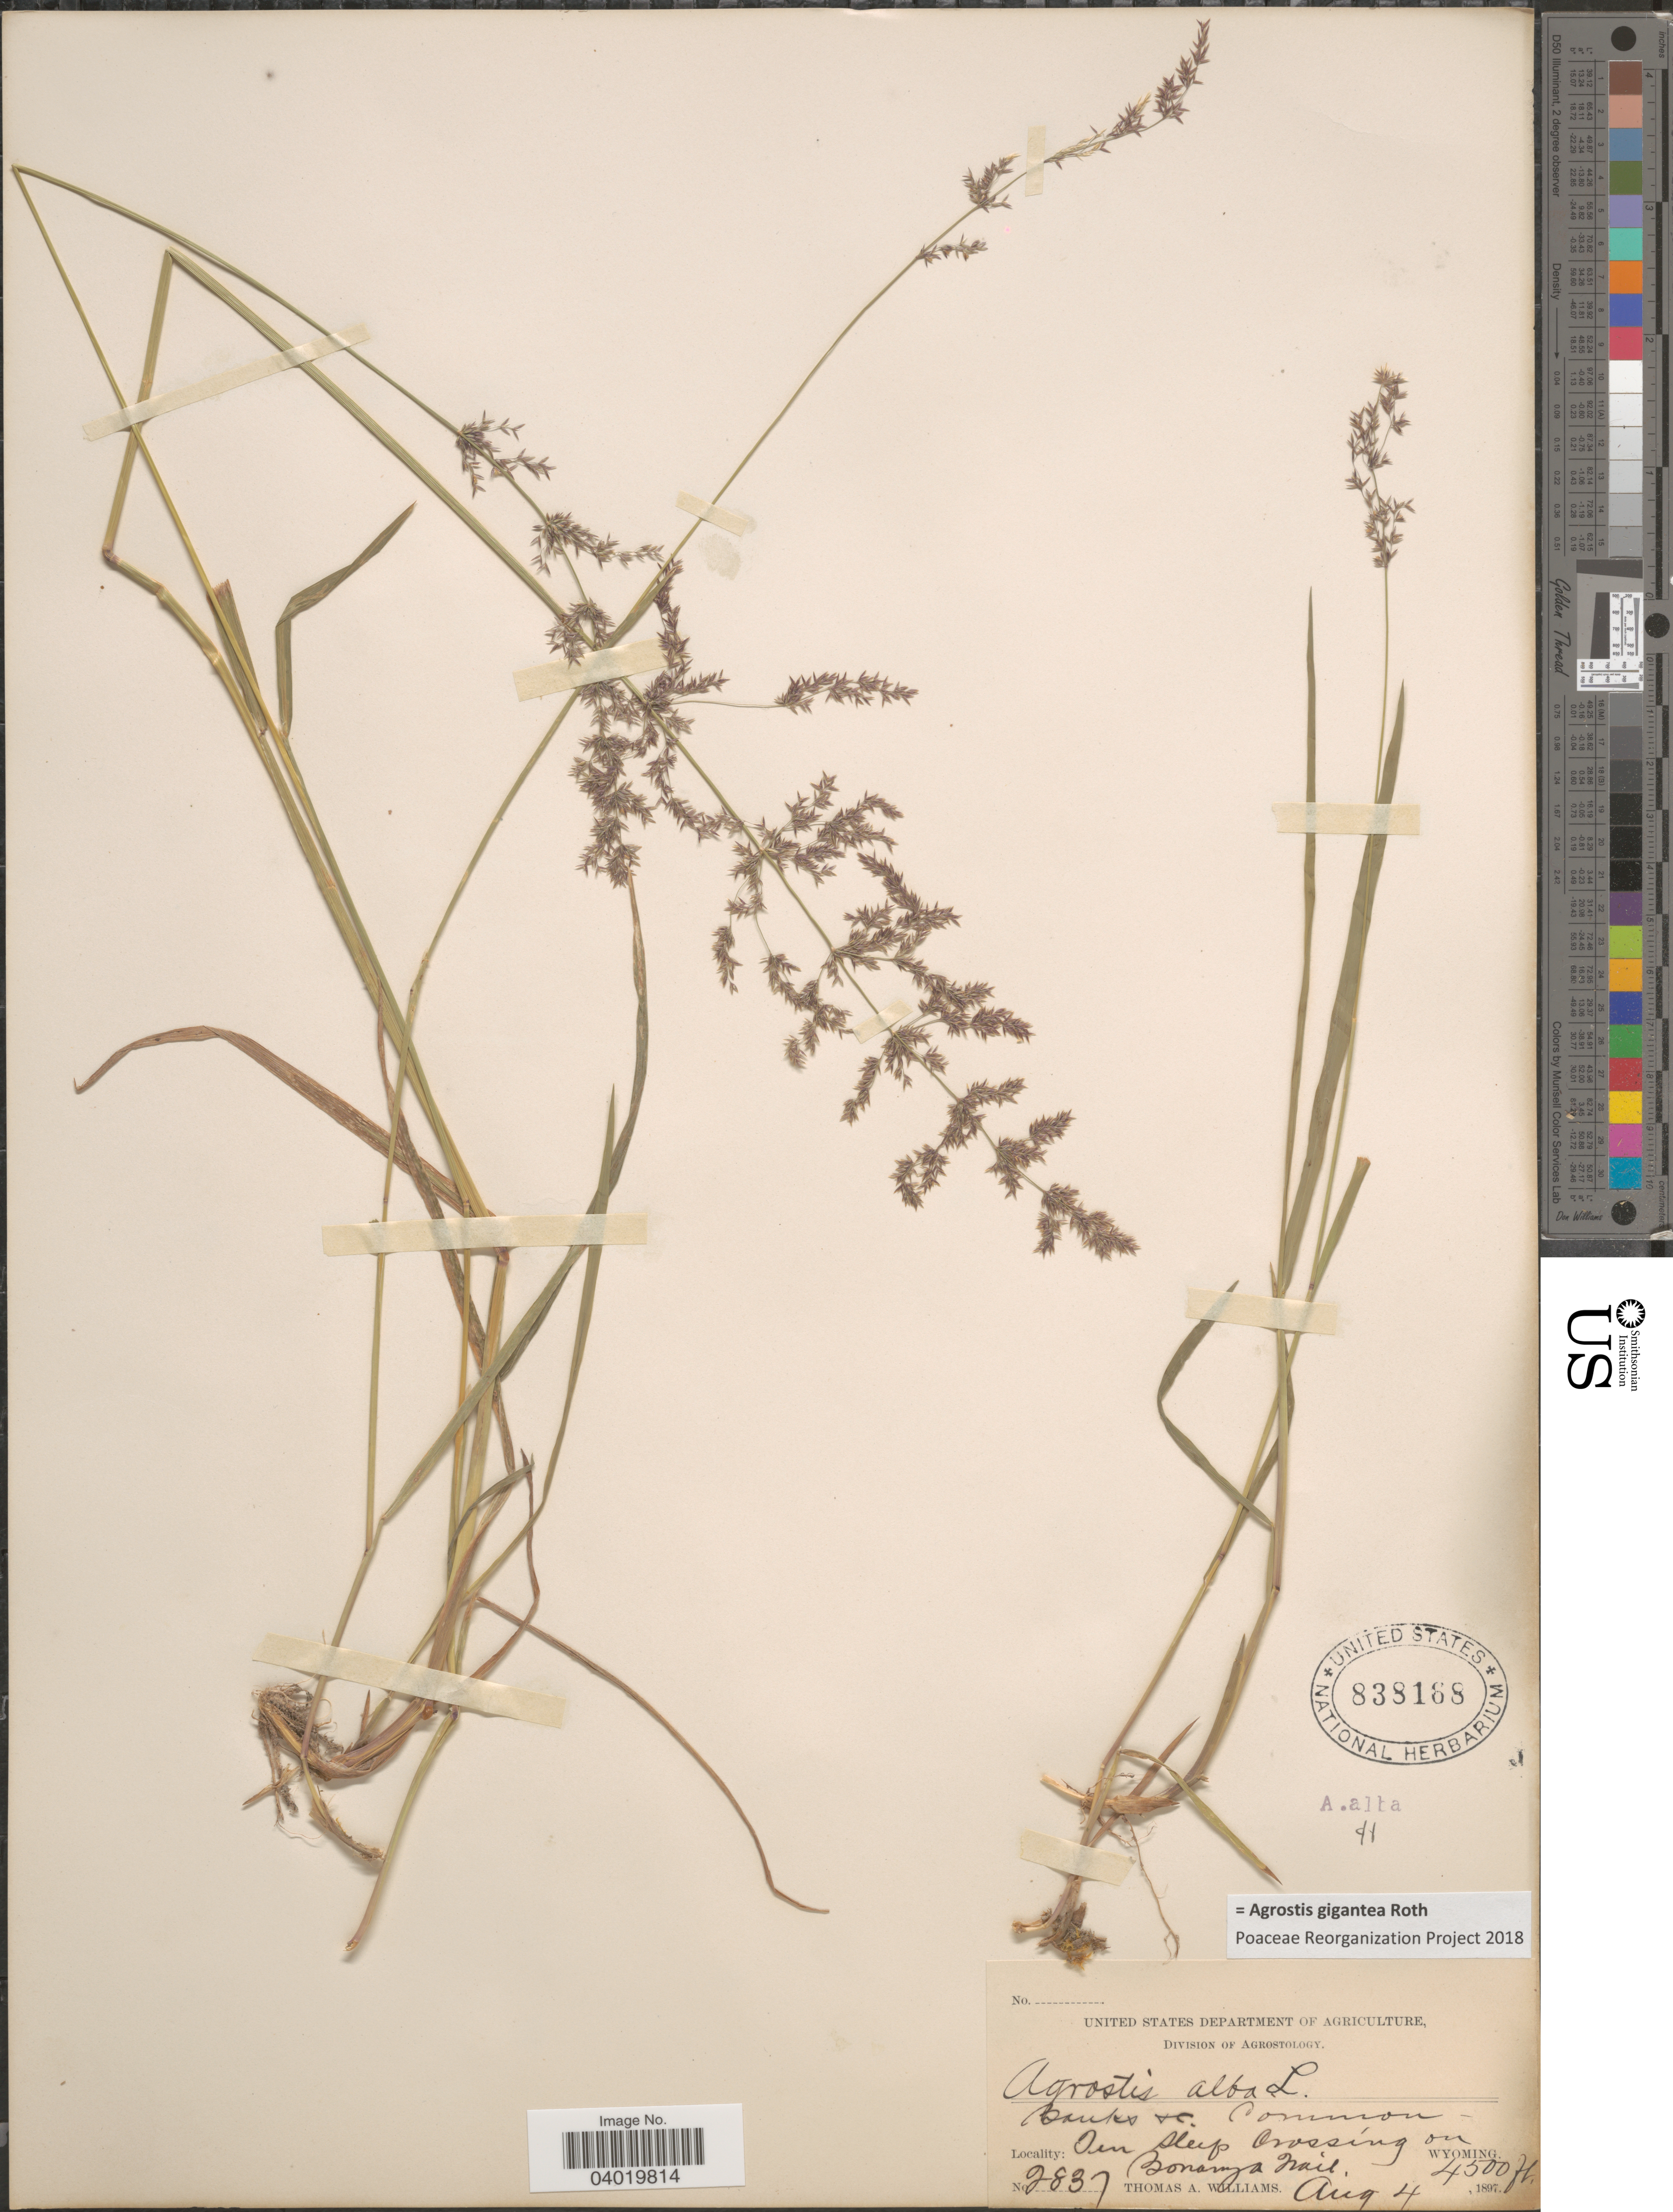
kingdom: Plantae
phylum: Tracheophyta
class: Liliopsida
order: Poales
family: Poaceae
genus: Agrostis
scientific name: Agrostis gigantea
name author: Roth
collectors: T. A. Williams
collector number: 2837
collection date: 1897-08-04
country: United States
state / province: Wyoming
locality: On steep Crossing on Bonanza Trail.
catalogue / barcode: US 838168